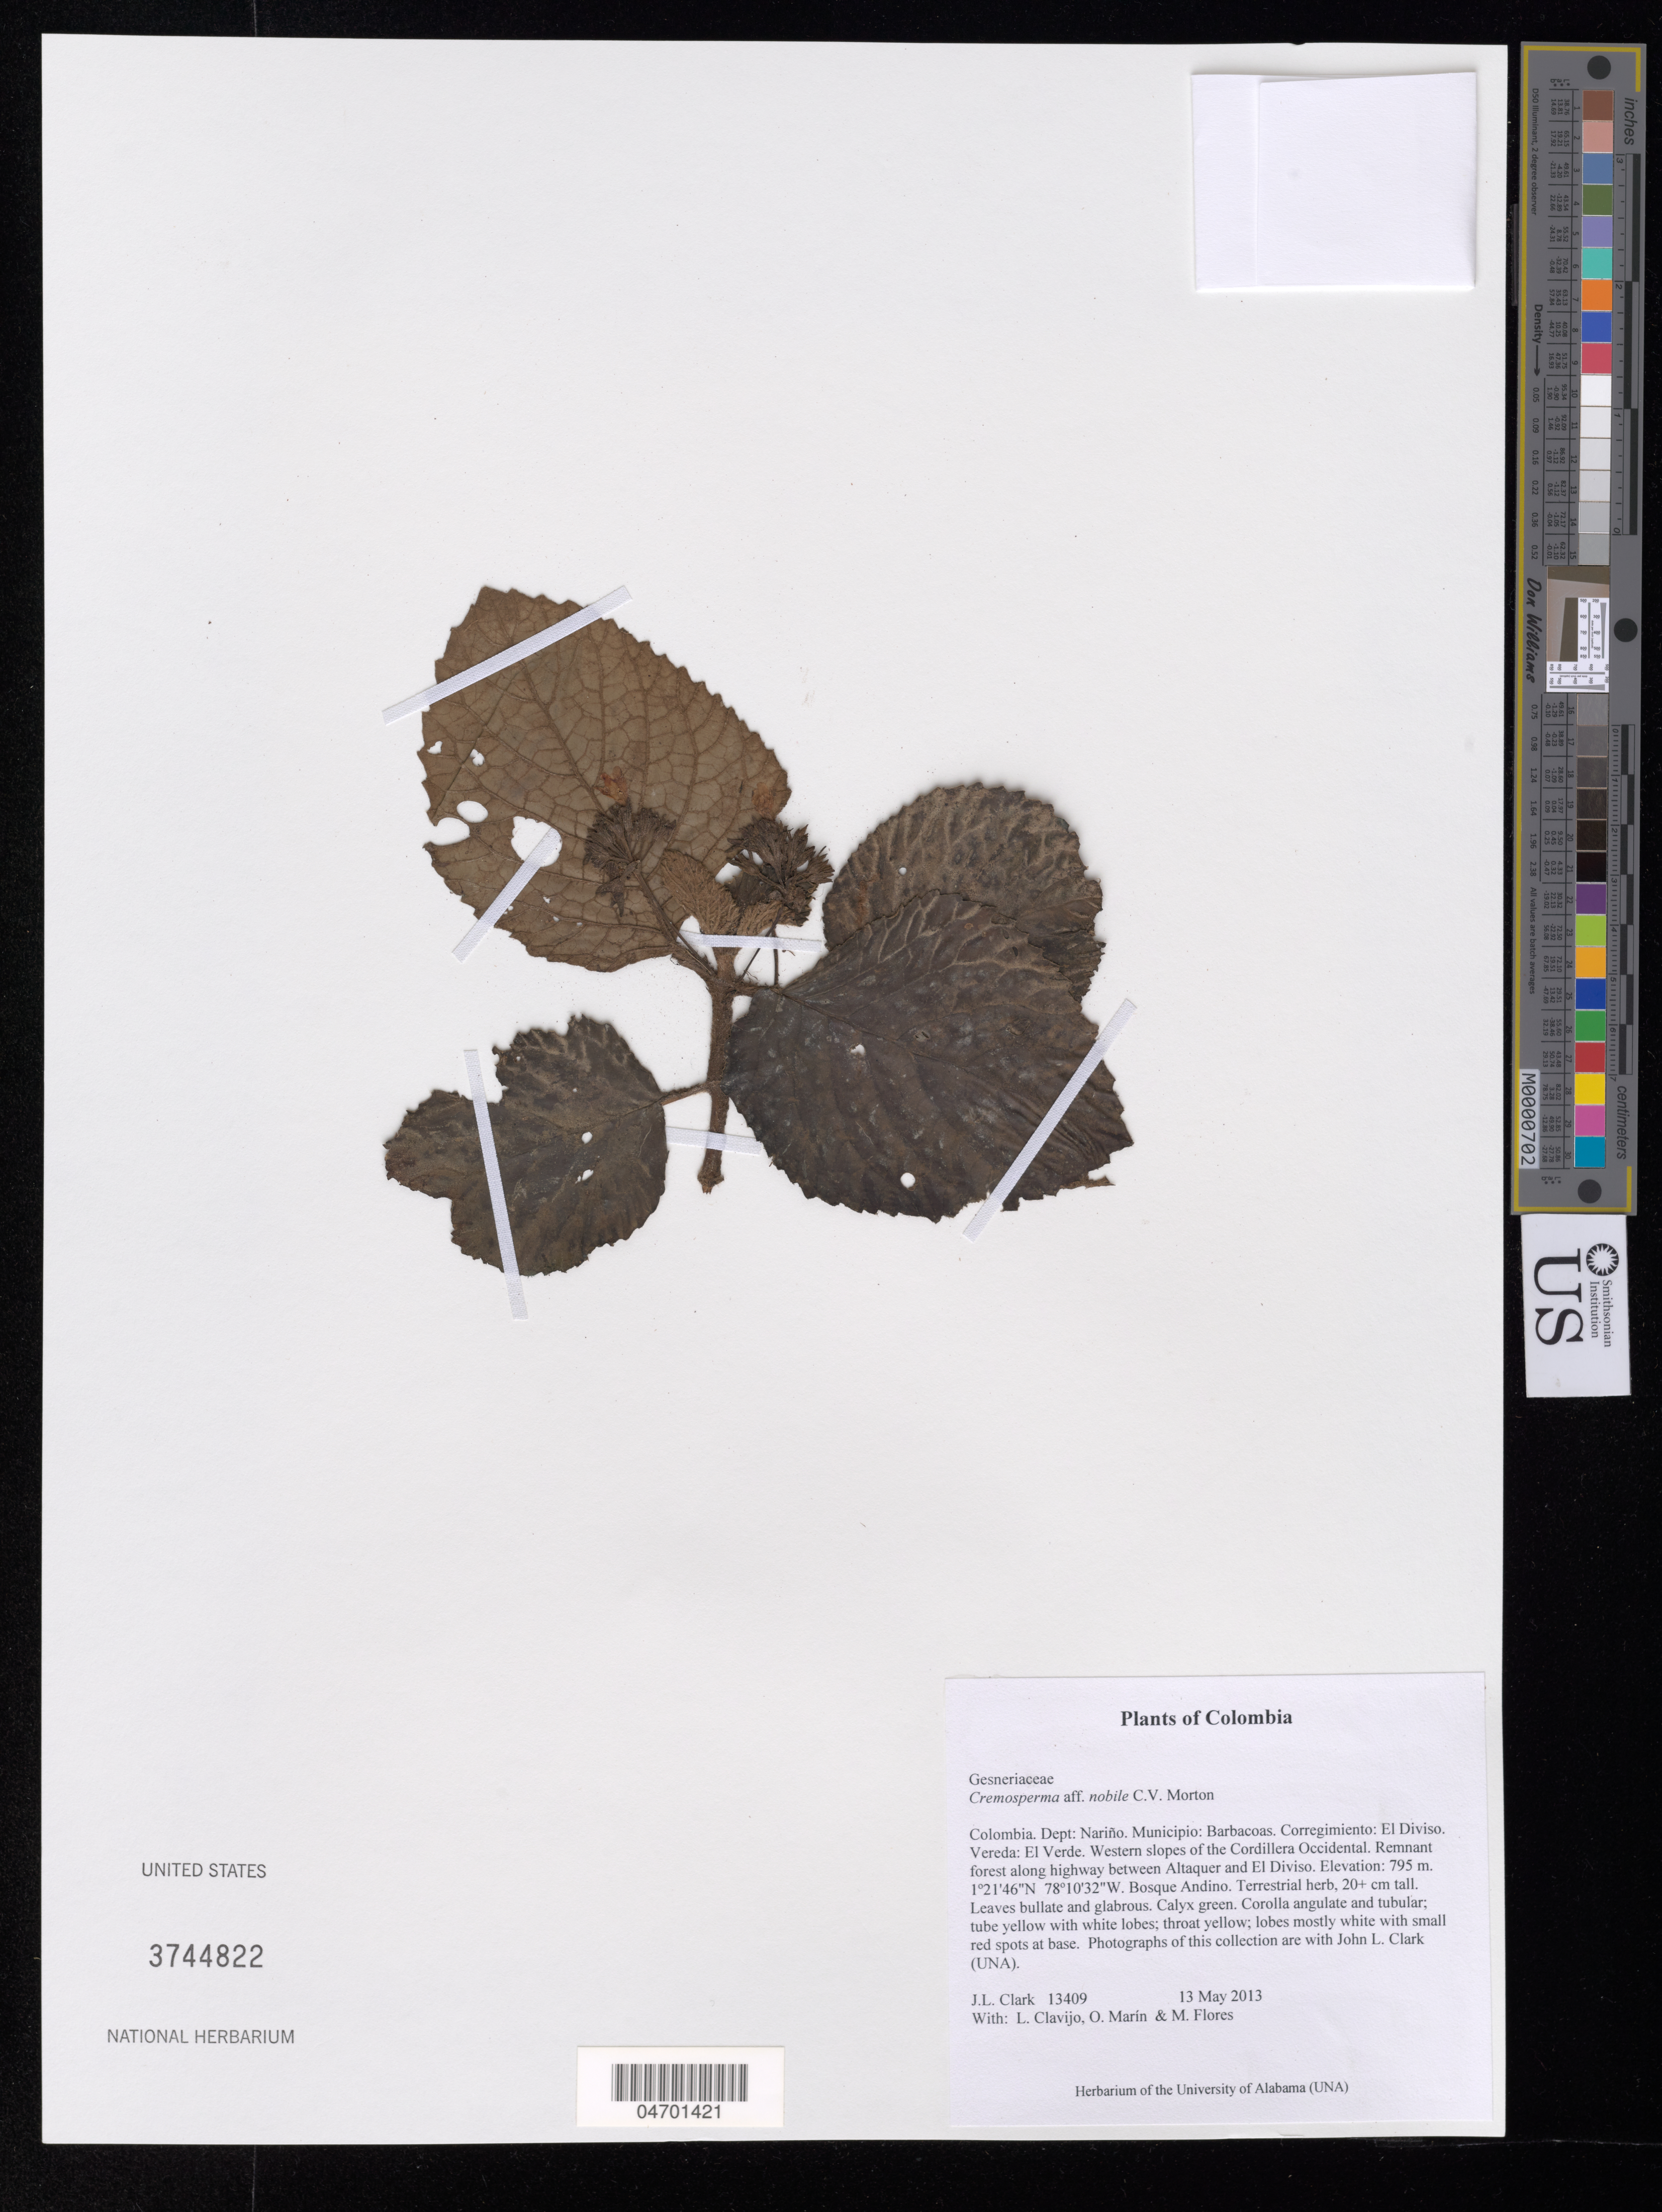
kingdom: Plantae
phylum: Tracheophyta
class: Magnoliopsida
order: Lamiales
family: Gesneriaceae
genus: Cremosperma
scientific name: Cremosperma nobile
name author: C.V. Morton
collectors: J. L. Clark, L. Clavijo, J. Howieson & M. Flores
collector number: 13409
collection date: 2013-05-13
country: Colombia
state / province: Nariño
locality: Dept: Nariño. Municipio: Barbacoas. Corregimiento: El Diviso. Vereda: El Verde. Western slopes of the Cordillera Occidental. Remnant forest along highway between Altaquer and El Diviso.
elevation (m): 795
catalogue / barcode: US 3744822